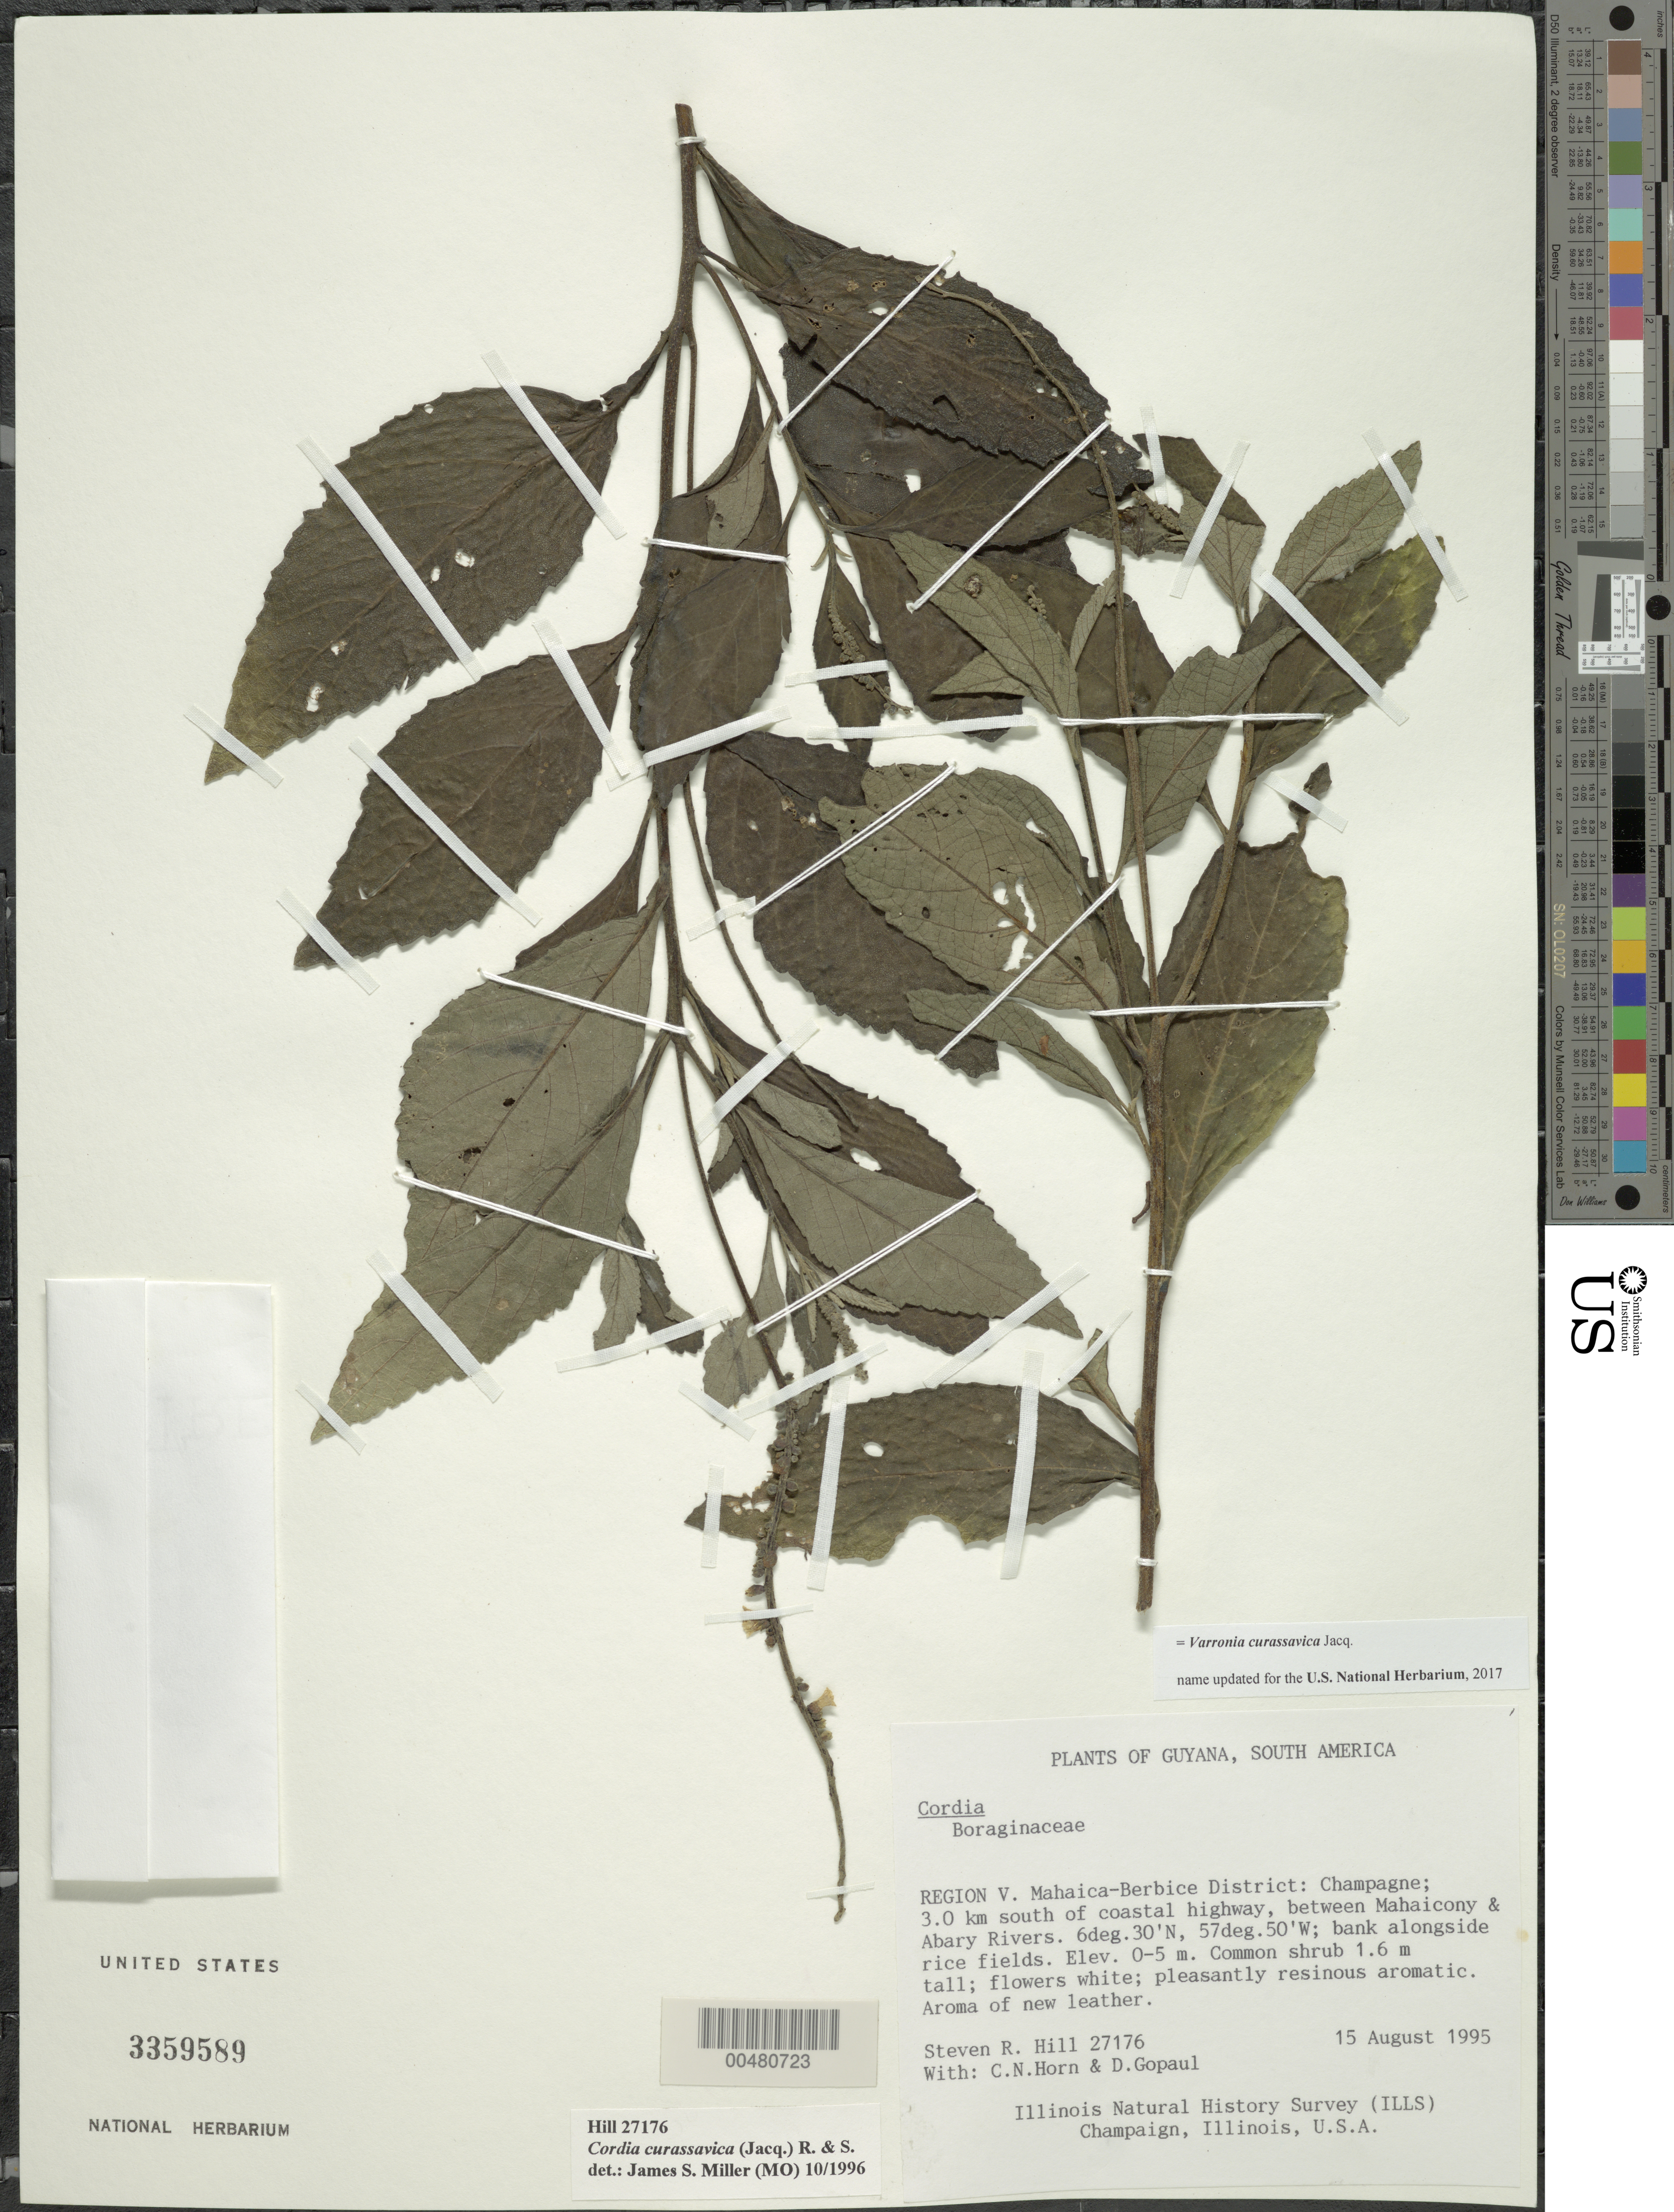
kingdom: Plantae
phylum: Tracheophyta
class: Magnoliopsida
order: Boraginales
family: Cordiaceae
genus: Varronia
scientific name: Varronia curassavica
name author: Jacq.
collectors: S. R. Hill, C. N. Horn & D. Gopaul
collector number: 27176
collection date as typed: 15-Aug-95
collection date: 1995-08-15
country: Guyana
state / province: Mahaica-Berbice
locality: Champagne; 3 km S of coastal hwy., betw. Mahaicony & Abary R.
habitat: Bank along side rice fields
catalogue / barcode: US 3359589